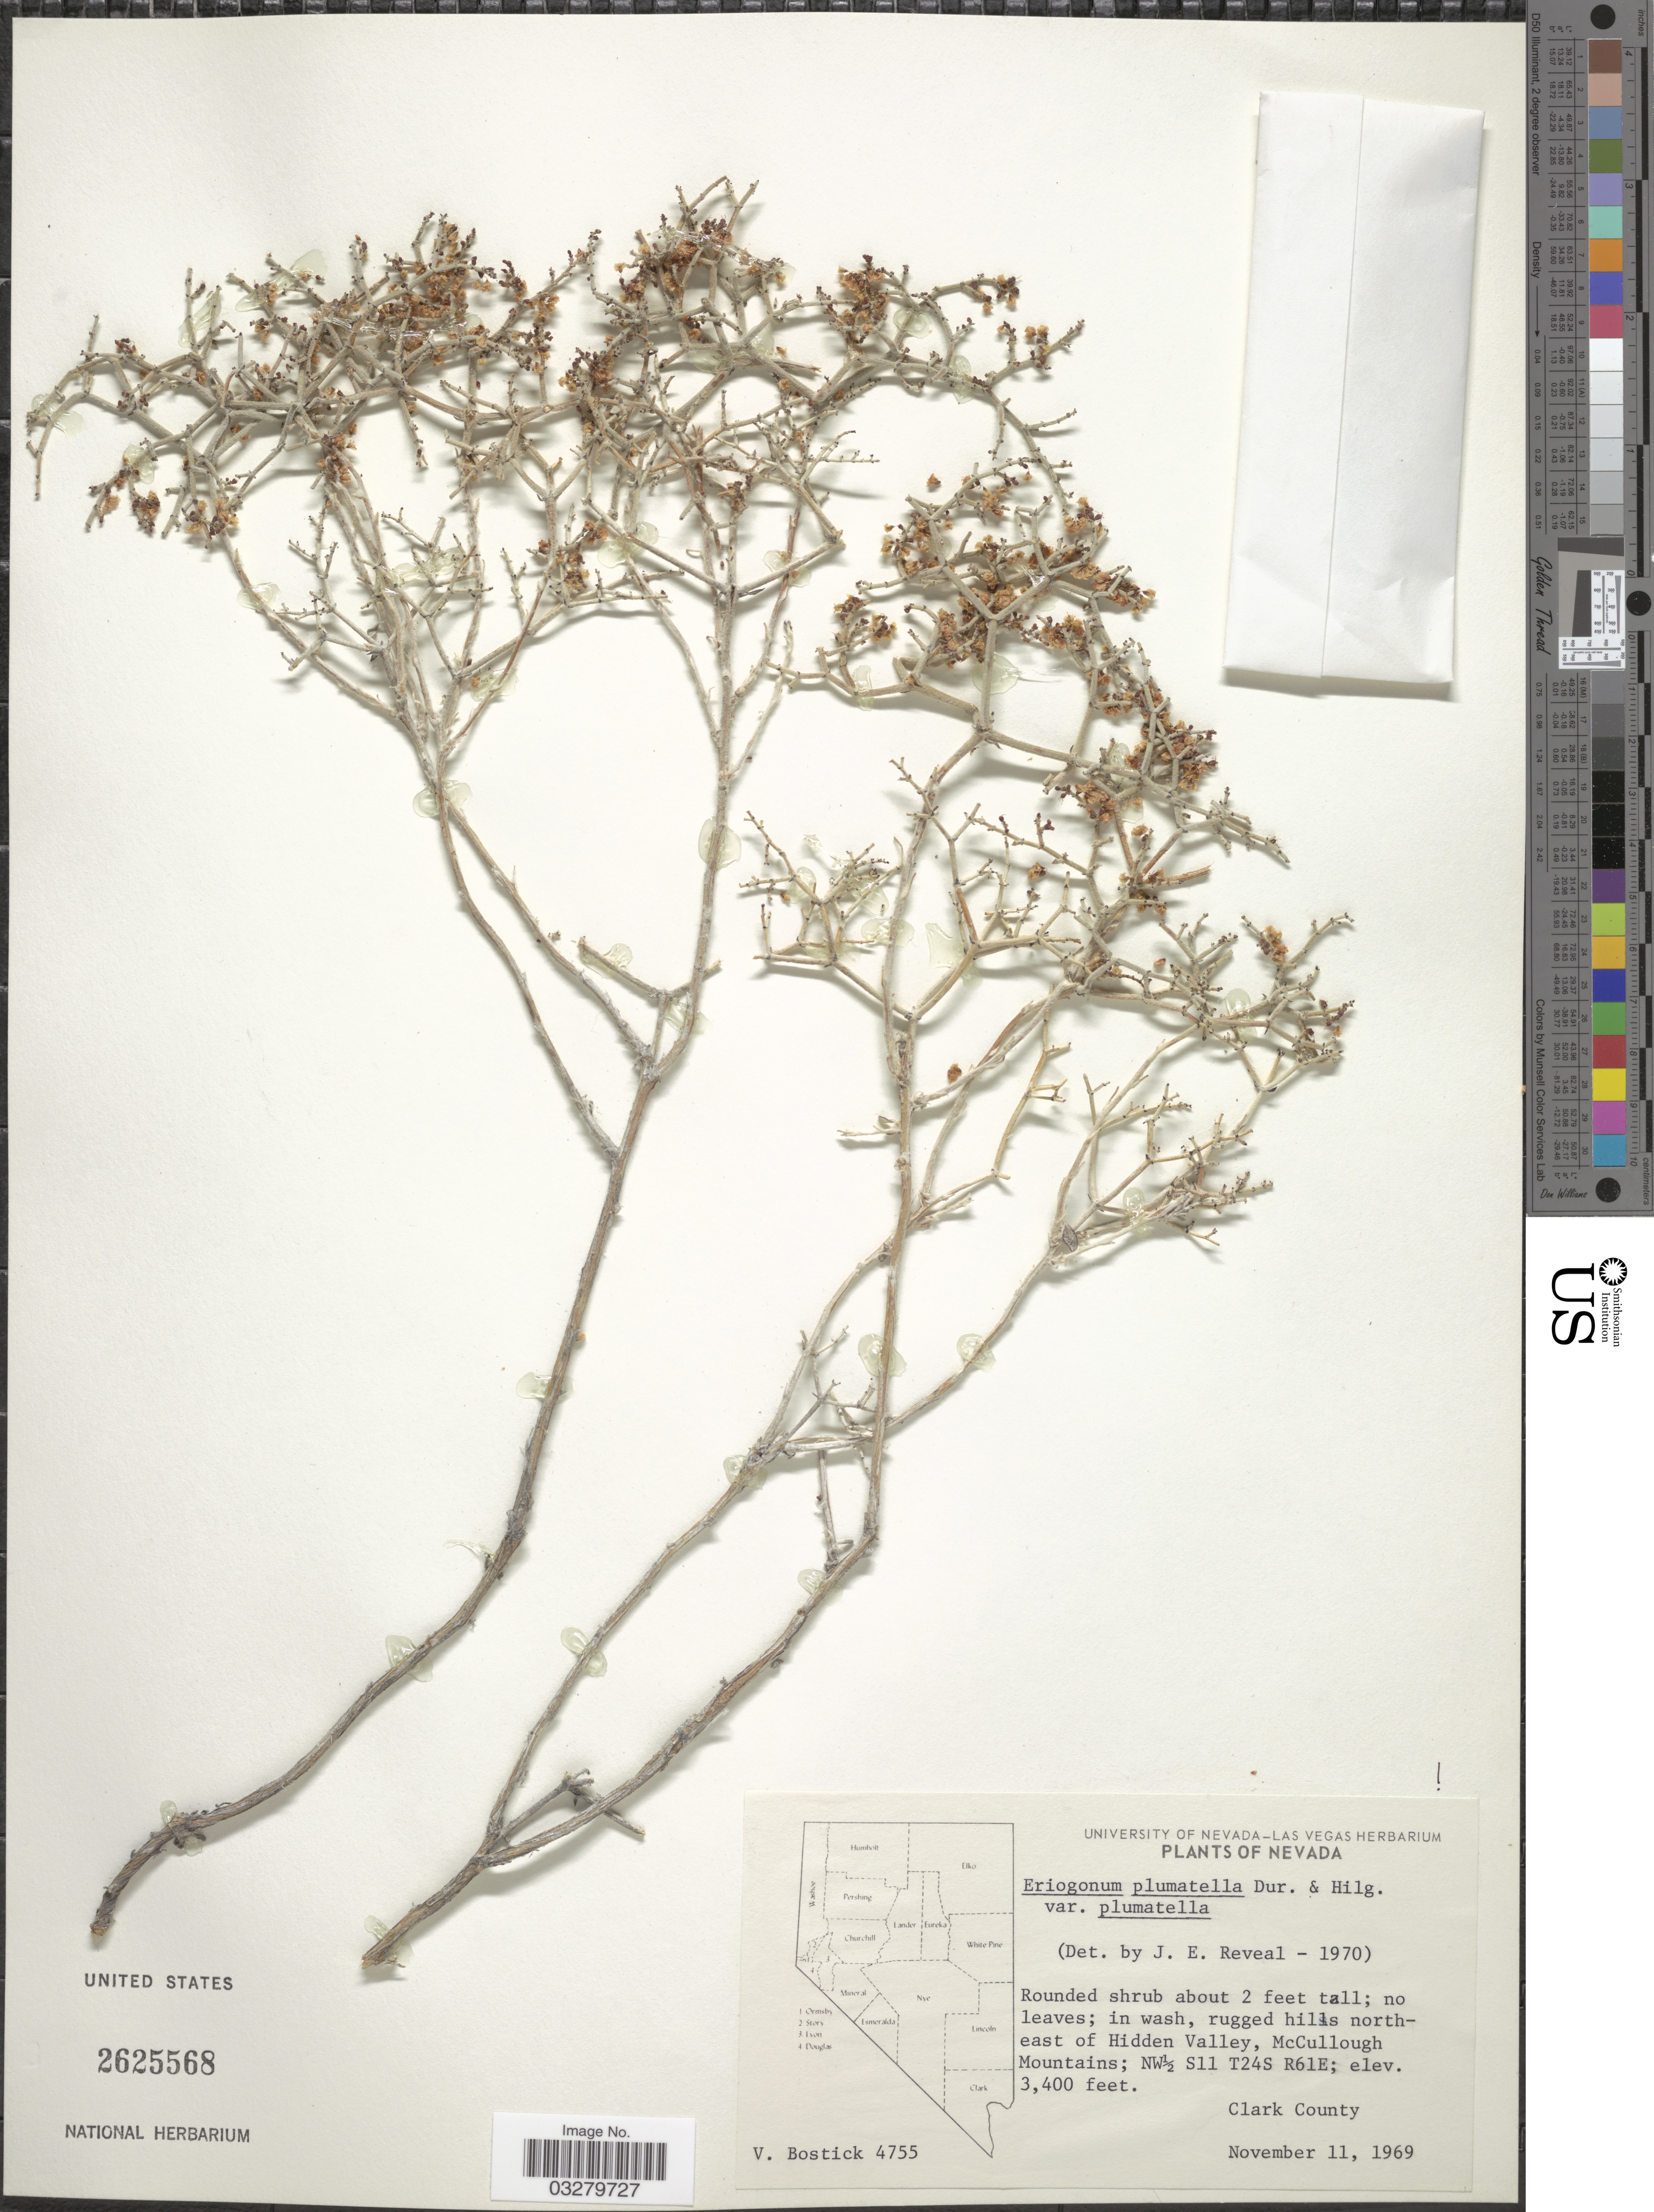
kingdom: Plantae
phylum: Tracheophyta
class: Magnoliopsida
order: Caryophyllales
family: Polygonaceae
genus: Eriogonum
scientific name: Eriogonum plumatella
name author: Durand & Hilg.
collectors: V. Bostick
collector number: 4755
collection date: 1969-11-11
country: United States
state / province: Nevada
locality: In wash, rugged hills northeast of Hidden Valley, McCullough Mountains; NW½ S11 T24S R61E. Clark County.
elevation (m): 1036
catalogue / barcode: US 2625568